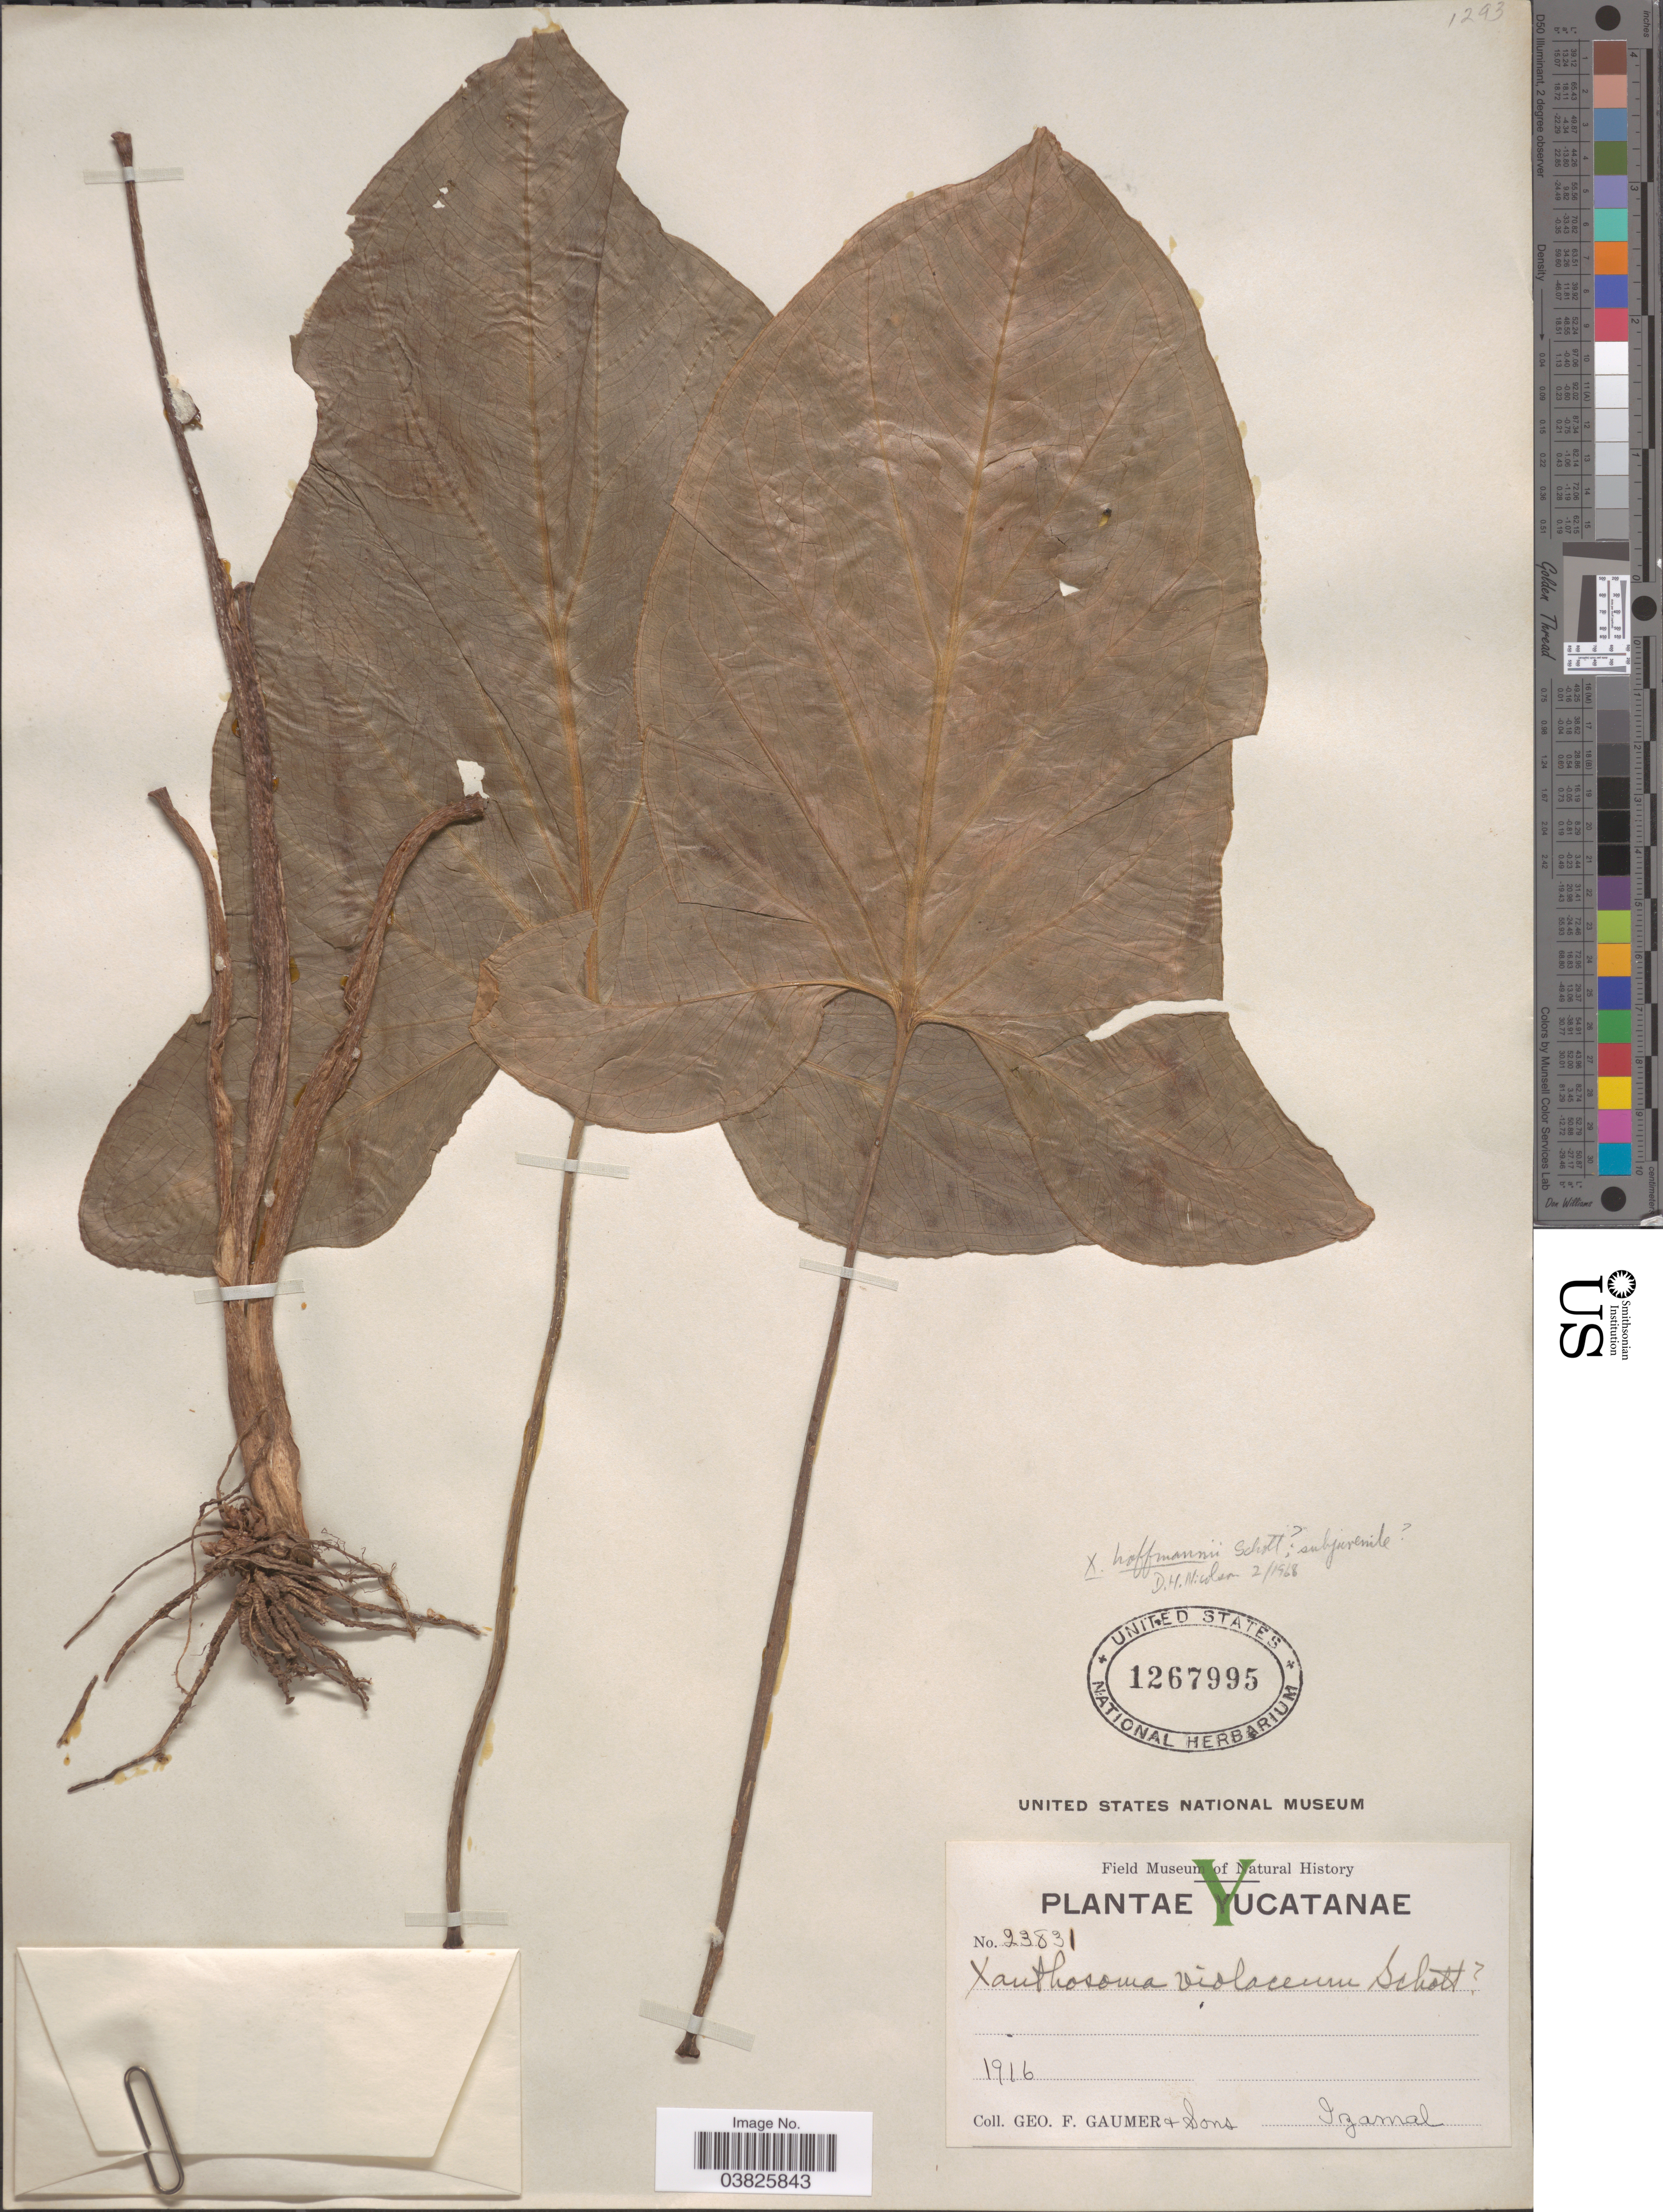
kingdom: Plantae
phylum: Tracheophyta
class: Liliopsida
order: Alismatales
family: Araceae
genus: Xanthosoma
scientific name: Xanthosoma hoffmannii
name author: (Schott) Schott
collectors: G. F. Gaumer & Sons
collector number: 23831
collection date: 1916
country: Mexico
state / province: Yucatán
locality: Izamal.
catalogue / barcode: US 1267995